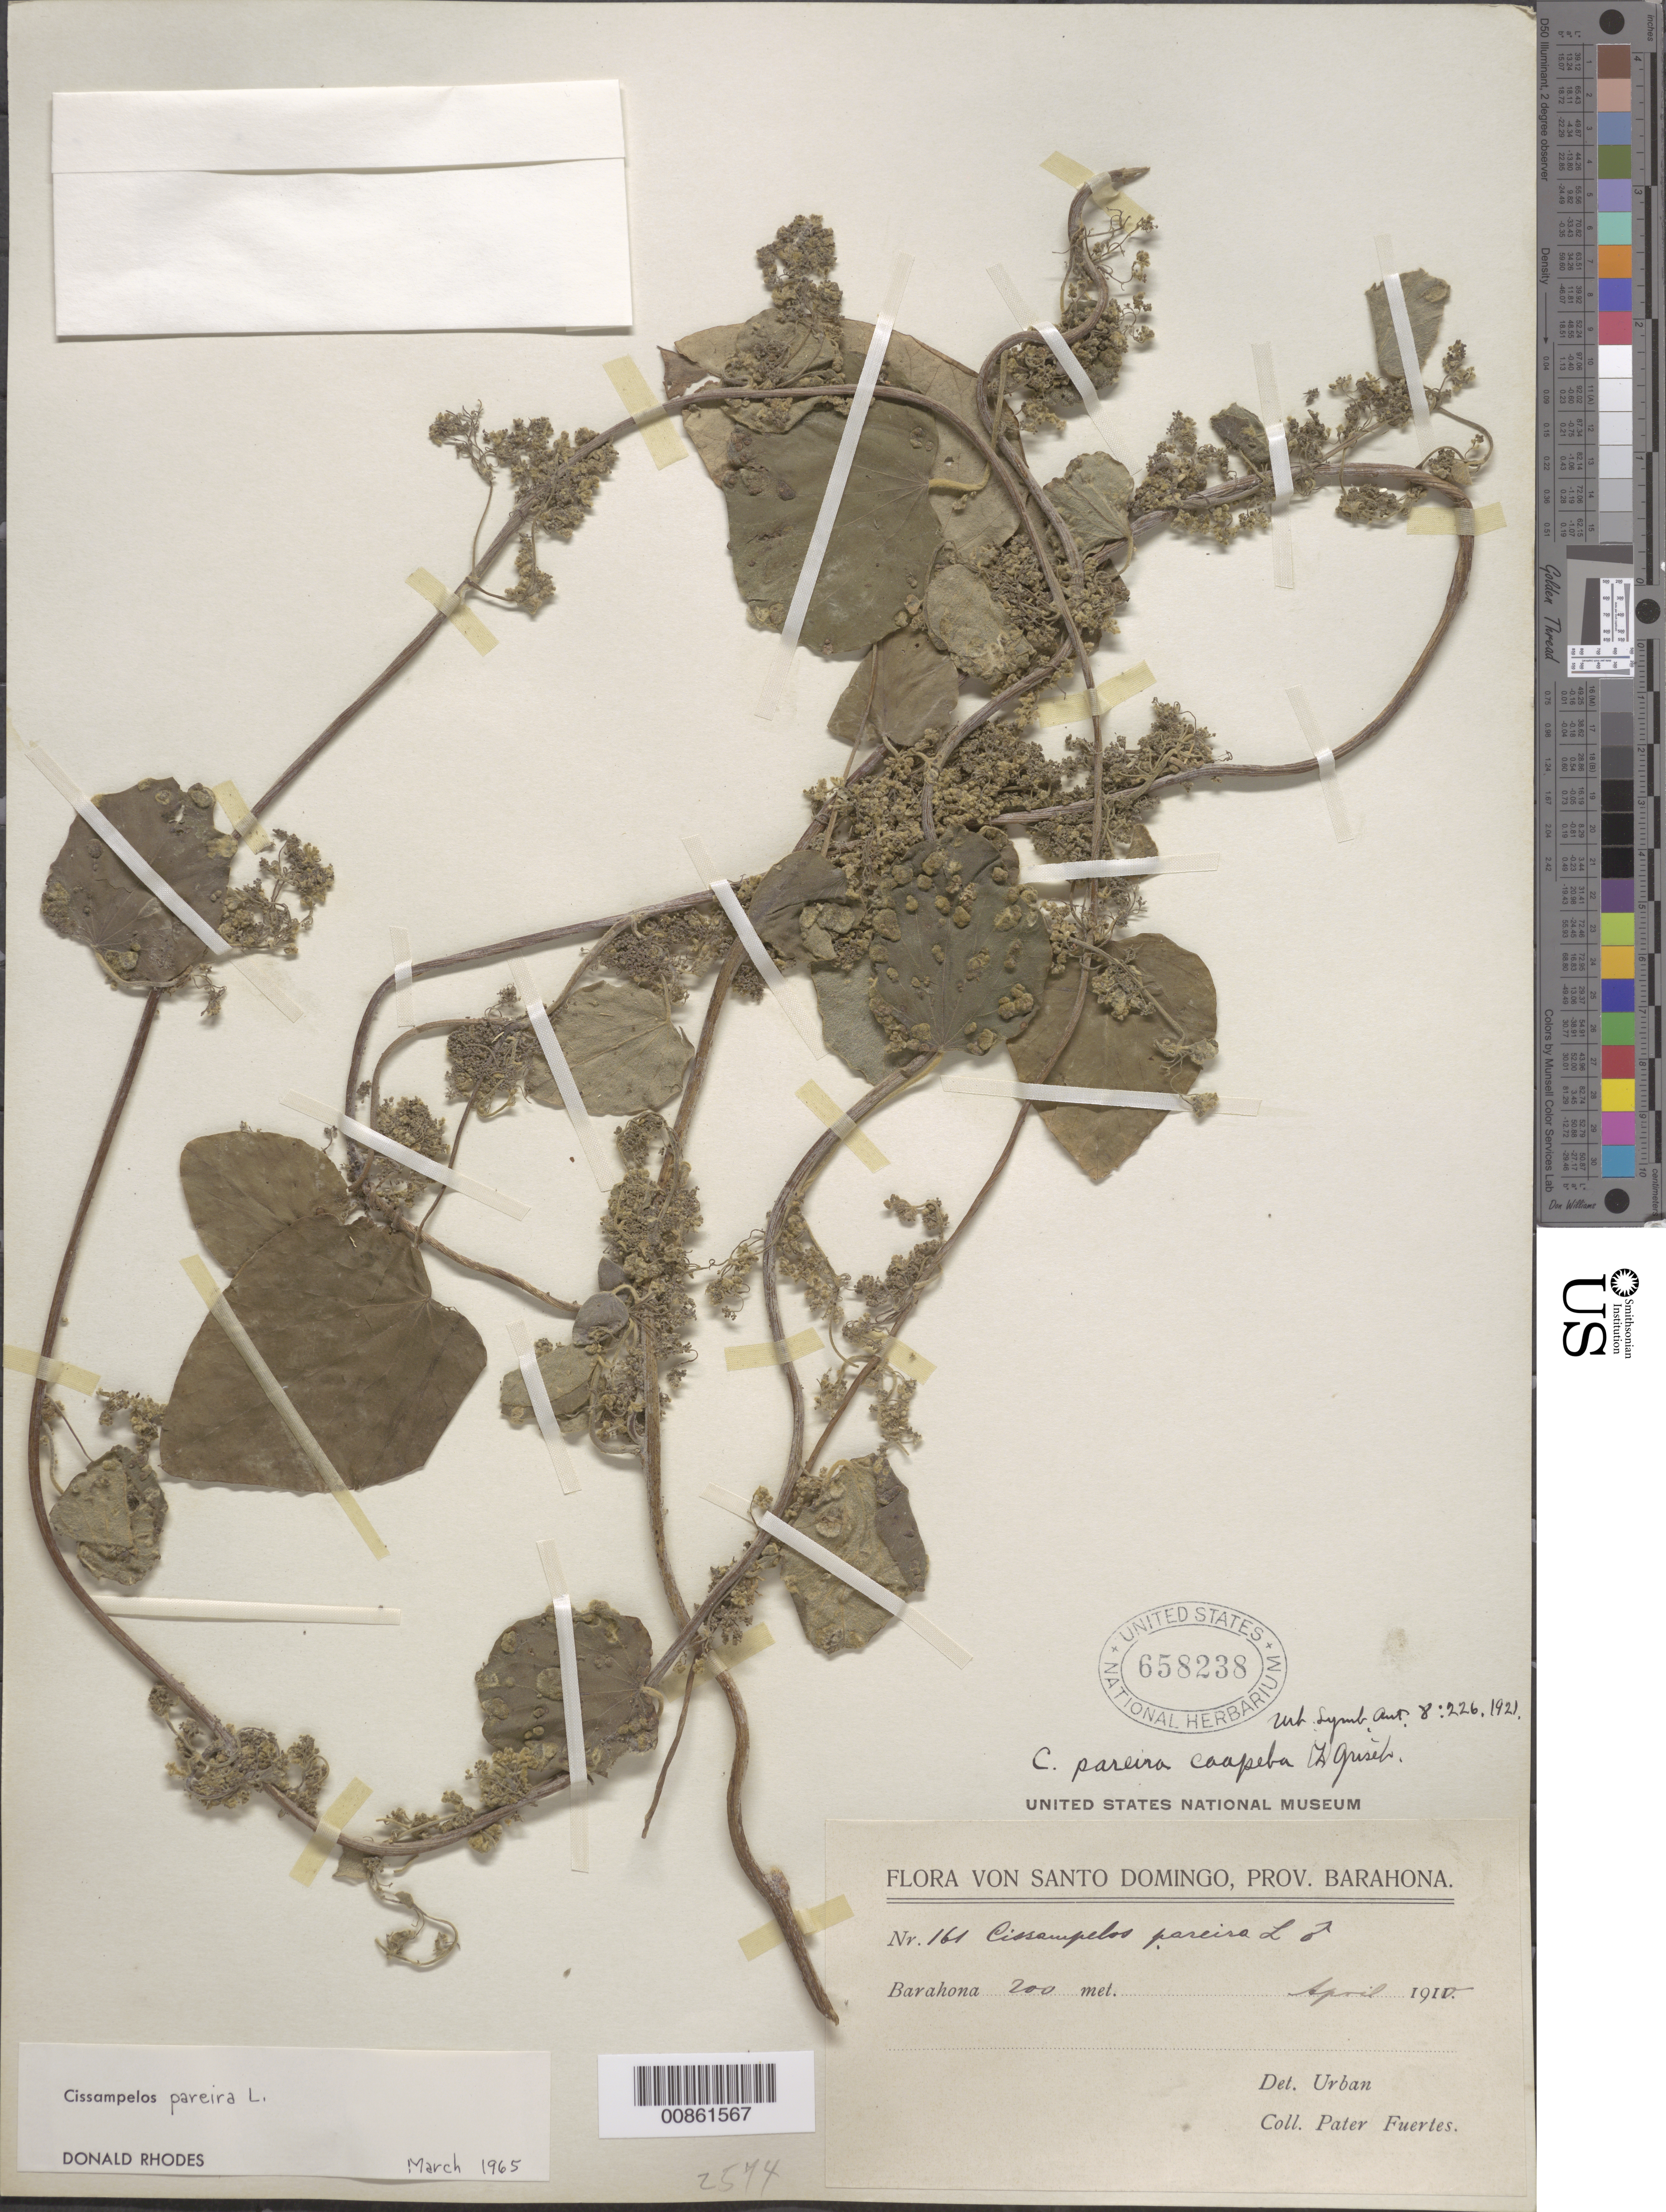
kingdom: Plantae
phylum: Tracheophyta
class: Magnoliopsida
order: Ranunculales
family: Menispermaceae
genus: Cissampelos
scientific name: Cissampelos pareira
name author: L.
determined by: Rhodes, D.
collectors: M. D. Fuertes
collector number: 161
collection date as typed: Apr 1910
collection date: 1910-04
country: Dominican Republic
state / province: Barahona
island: Hispaniola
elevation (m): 200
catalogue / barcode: US 658238